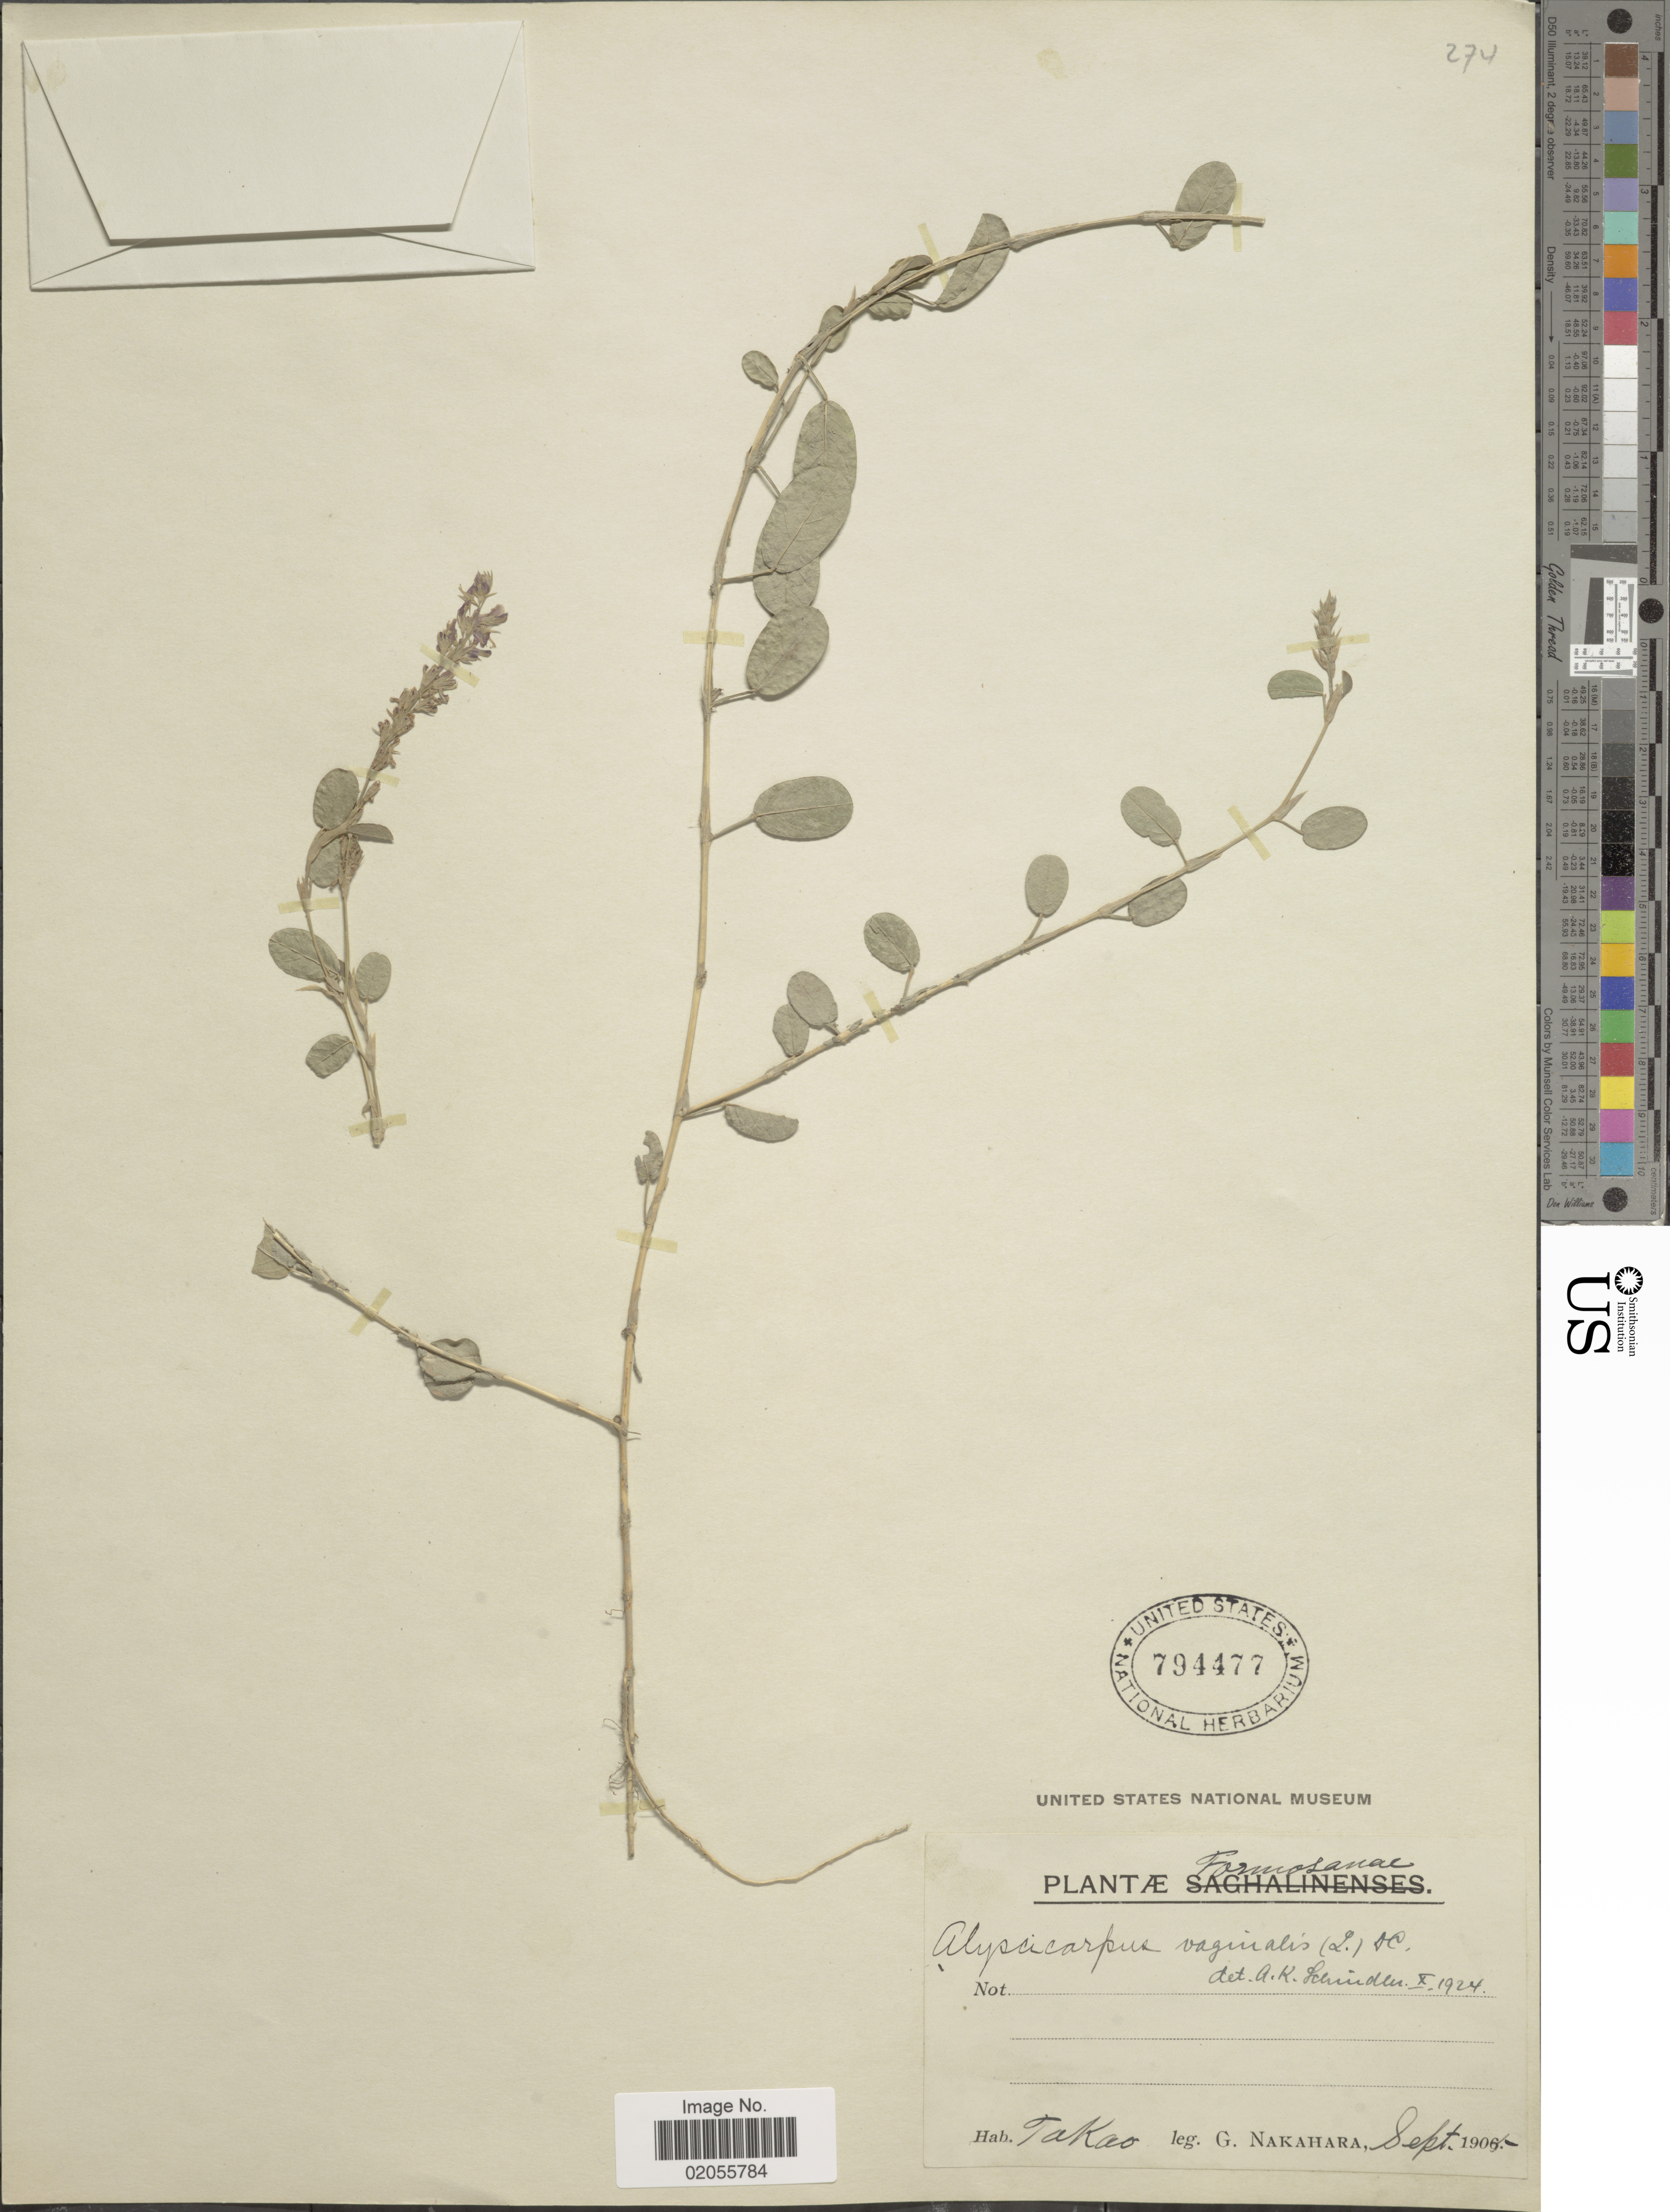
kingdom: Plantae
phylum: Tracheophyta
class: Magnoliopsida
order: Fabales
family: Fabaceae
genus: Alysicarpus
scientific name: Alysicarpus vaginalis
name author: (L.) DC.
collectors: G. Nakahara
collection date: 1905-09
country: Taiwan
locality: Formosanae, Takao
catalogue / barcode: US 784477